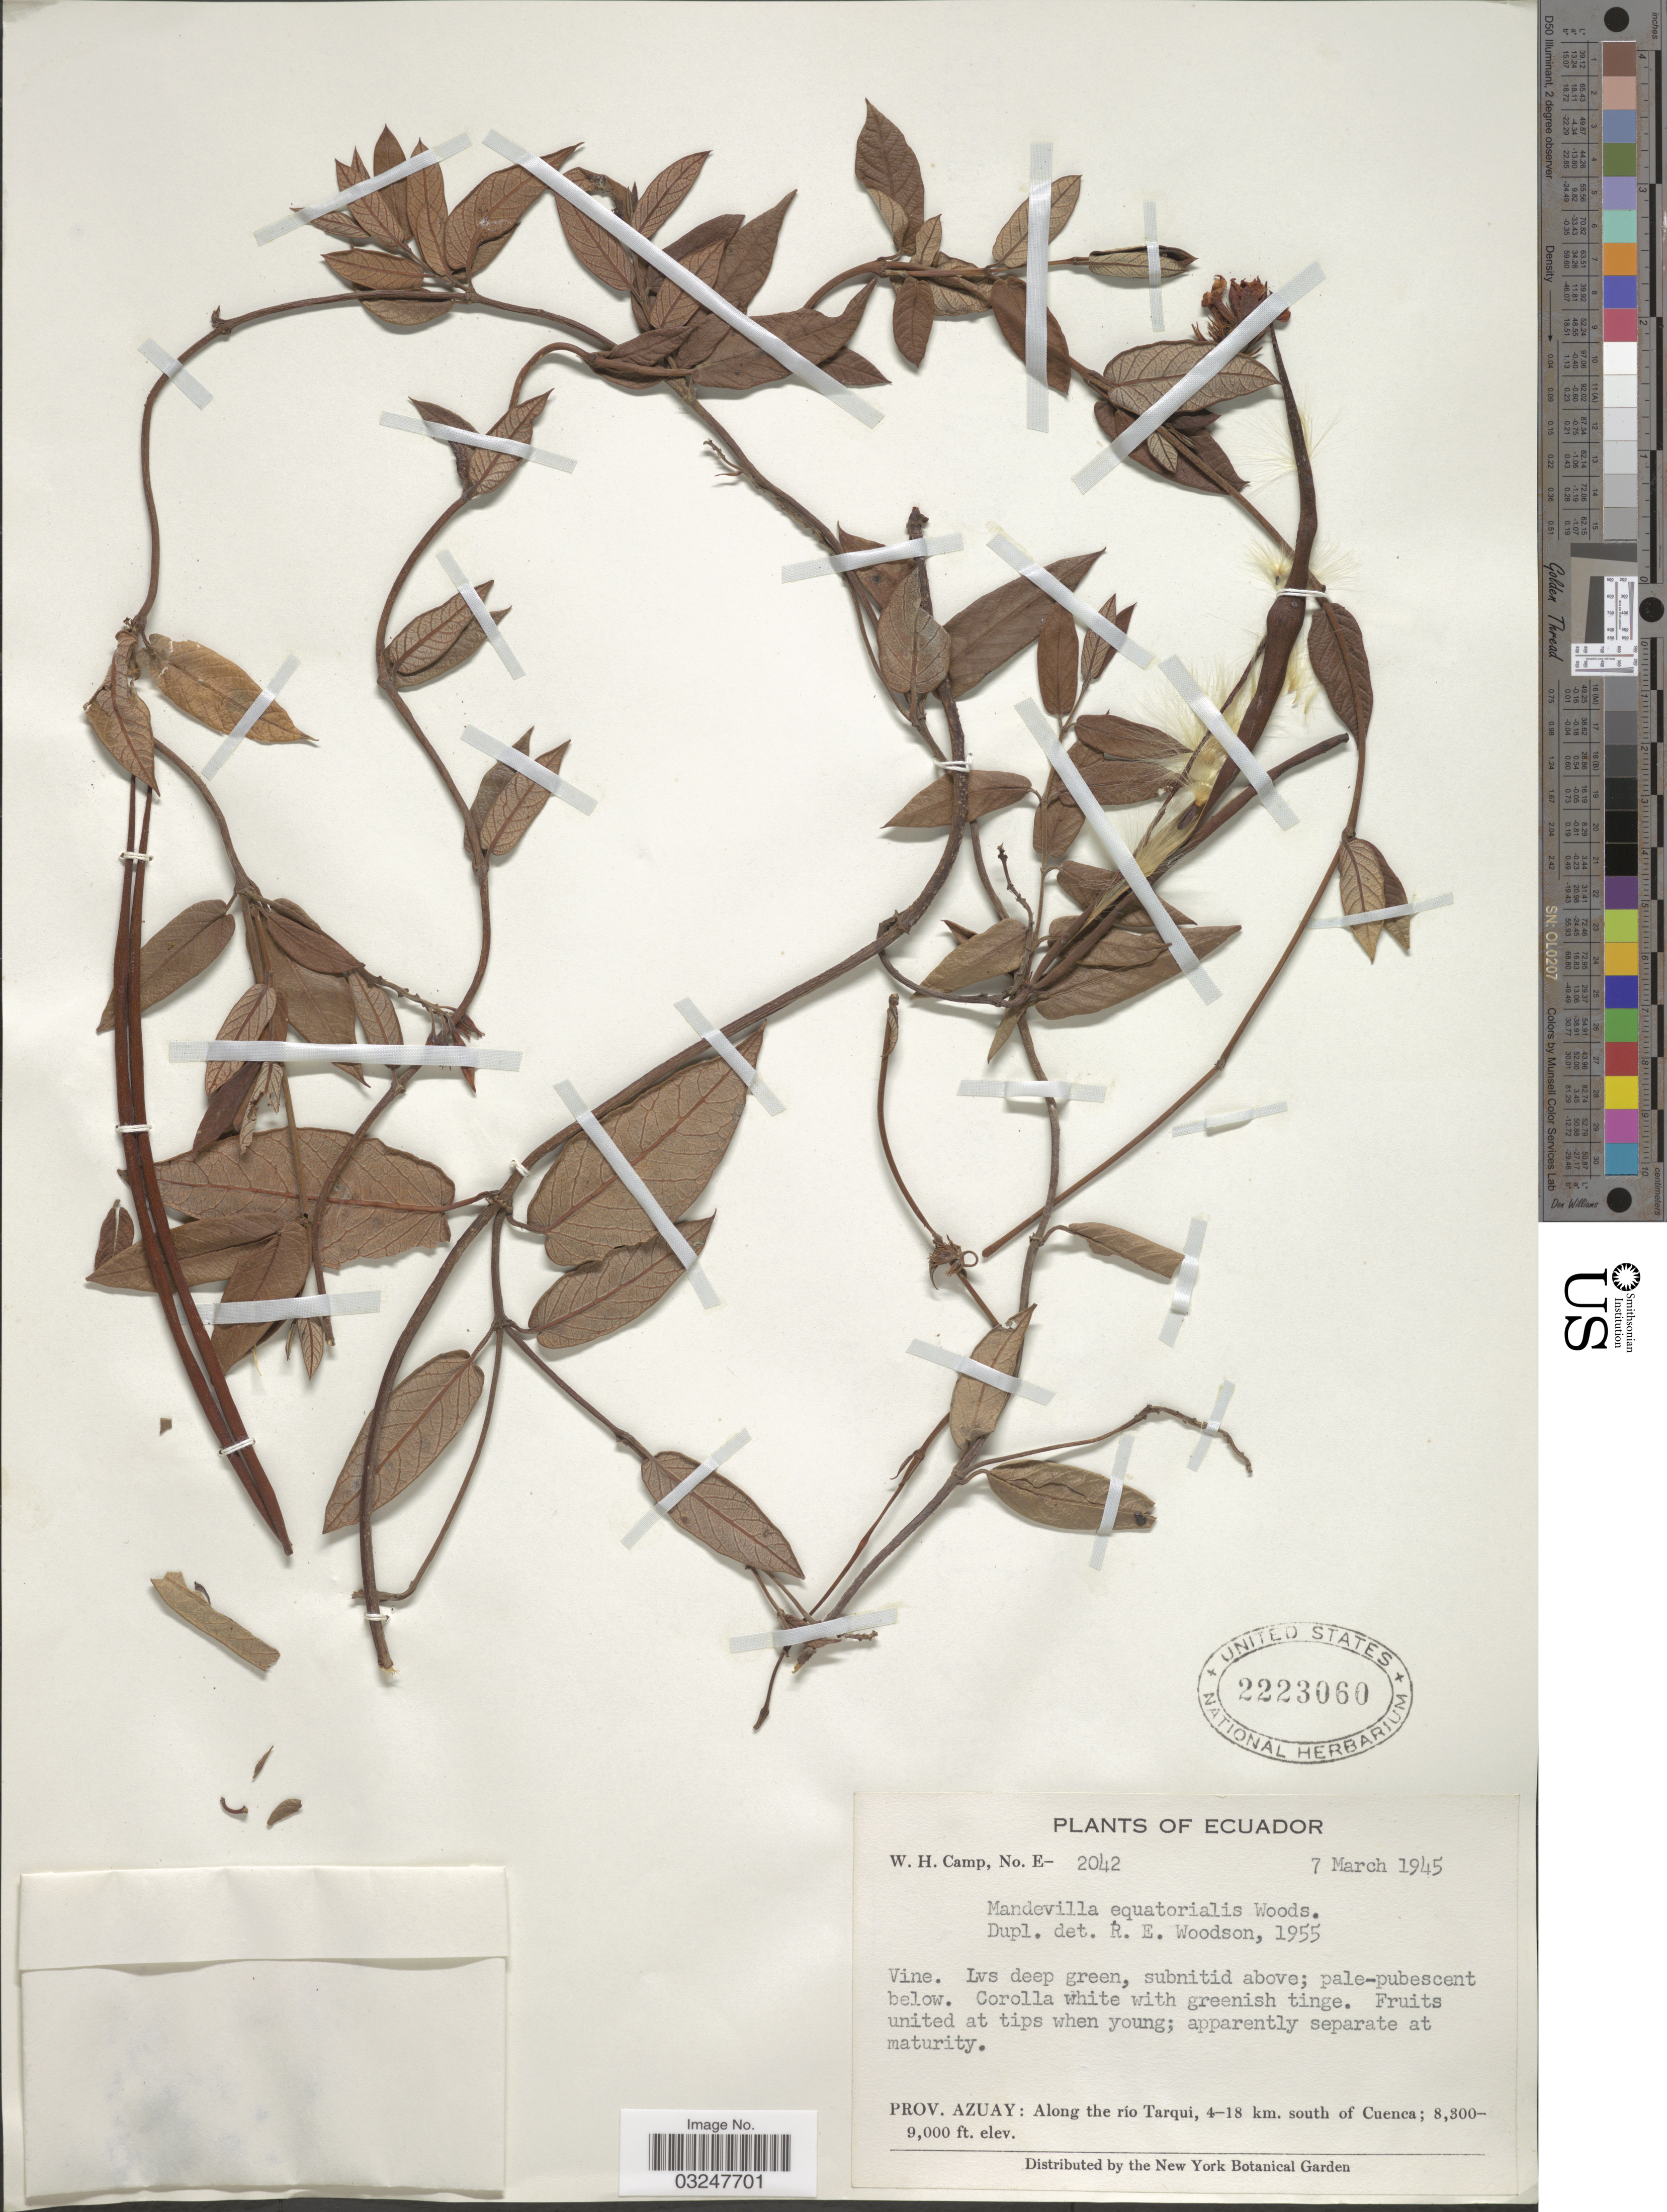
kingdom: Plantae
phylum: Tracheophyta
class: Magnoliopsida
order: Gentianales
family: Apocynaceae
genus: Mandevilla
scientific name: Mandevilla equatorialis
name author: Woodson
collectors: W. H. Camp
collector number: E-2042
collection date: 1945-03-07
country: Ecuador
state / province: Azuay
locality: Prov. Azuay: Along the río Tarqui, 4-18 km. south of Cuenca.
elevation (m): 2530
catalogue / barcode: US 2223060